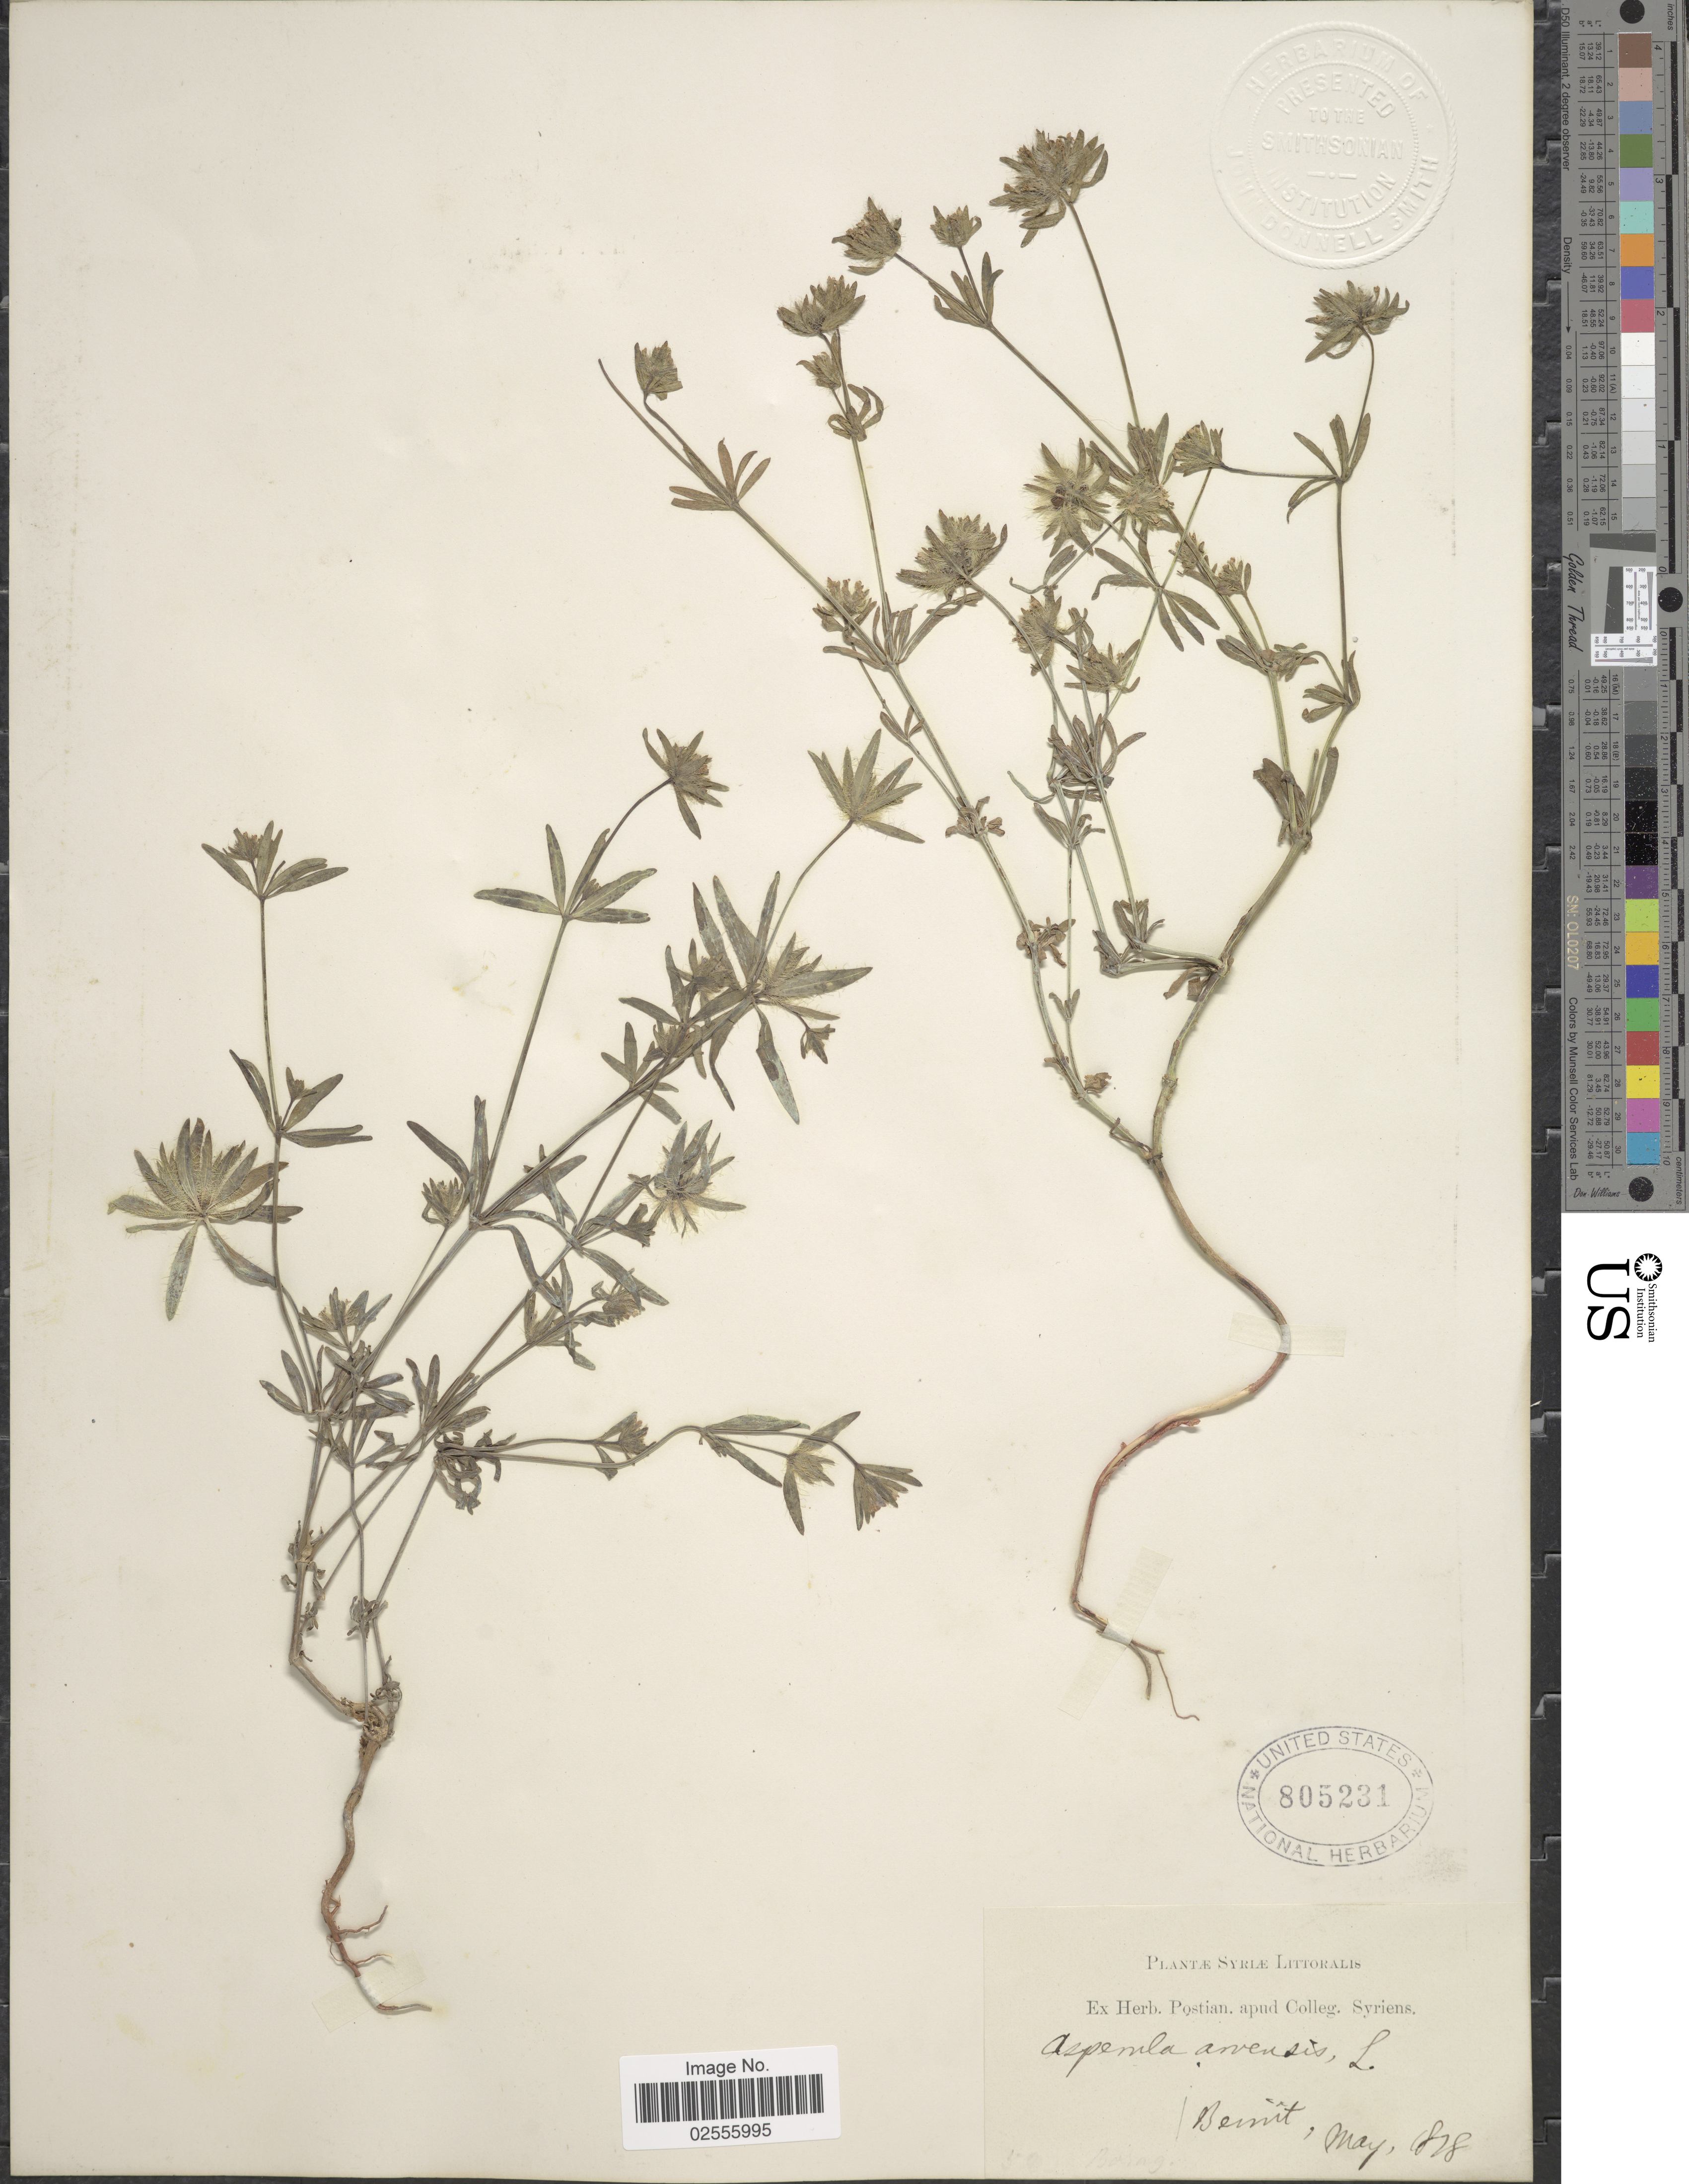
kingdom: Plantae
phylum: Tracheophyta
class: Magnoliopsida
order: Gentianales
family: Rubiaceae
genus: Asperula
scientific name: Asperula arvensis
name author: L.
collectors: Beinit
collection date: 1828-05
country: Syria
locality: Syriae Littorales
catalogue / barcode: US 805231